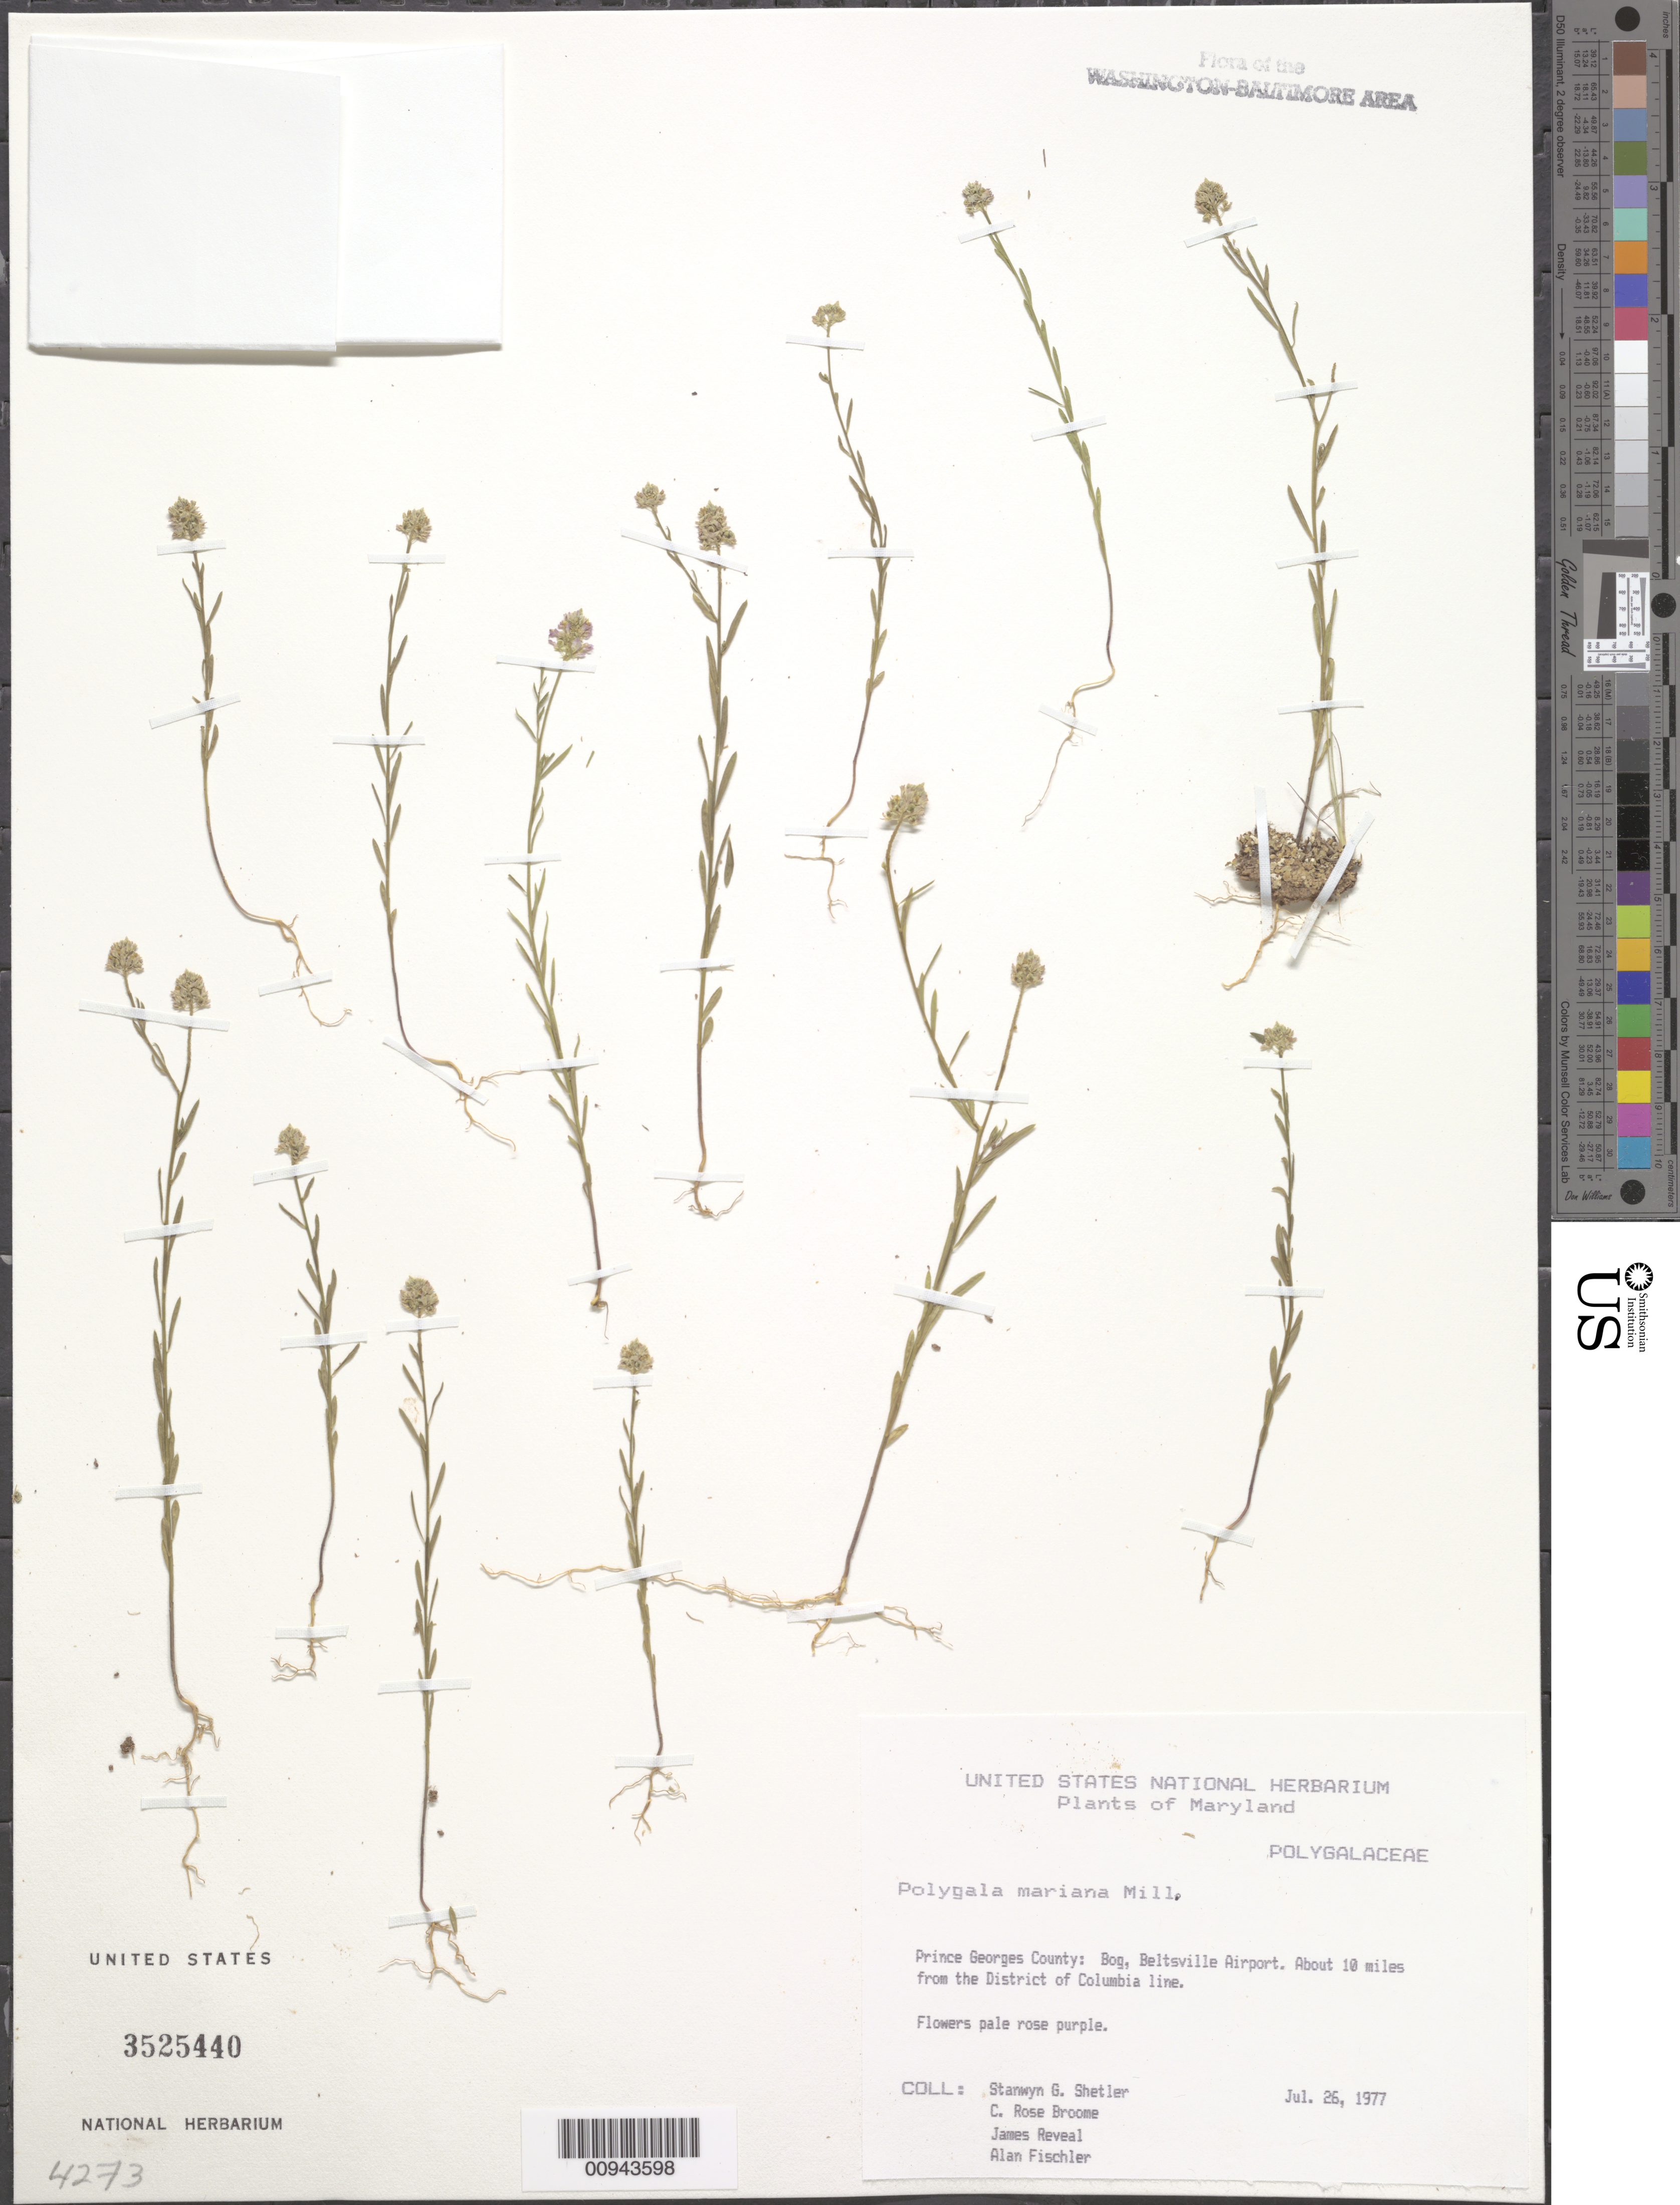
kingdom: Plantae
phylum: Tracheophyta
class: Magnoliopsida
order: Fabales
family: Polygalaceae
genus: Polygala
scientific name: Polygala mariana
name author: Mill.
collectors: S. Shetler, C. R. Broome, J. L. Reveal & A. Fischler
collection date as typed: Jul. 26, 1977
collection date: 1977-07-26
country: United States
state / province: Maryland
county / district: Prince George's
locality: Beltsville Airport Bog. About 10 miles from the District of Columbia line.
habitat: bog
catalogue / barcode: US 3525440